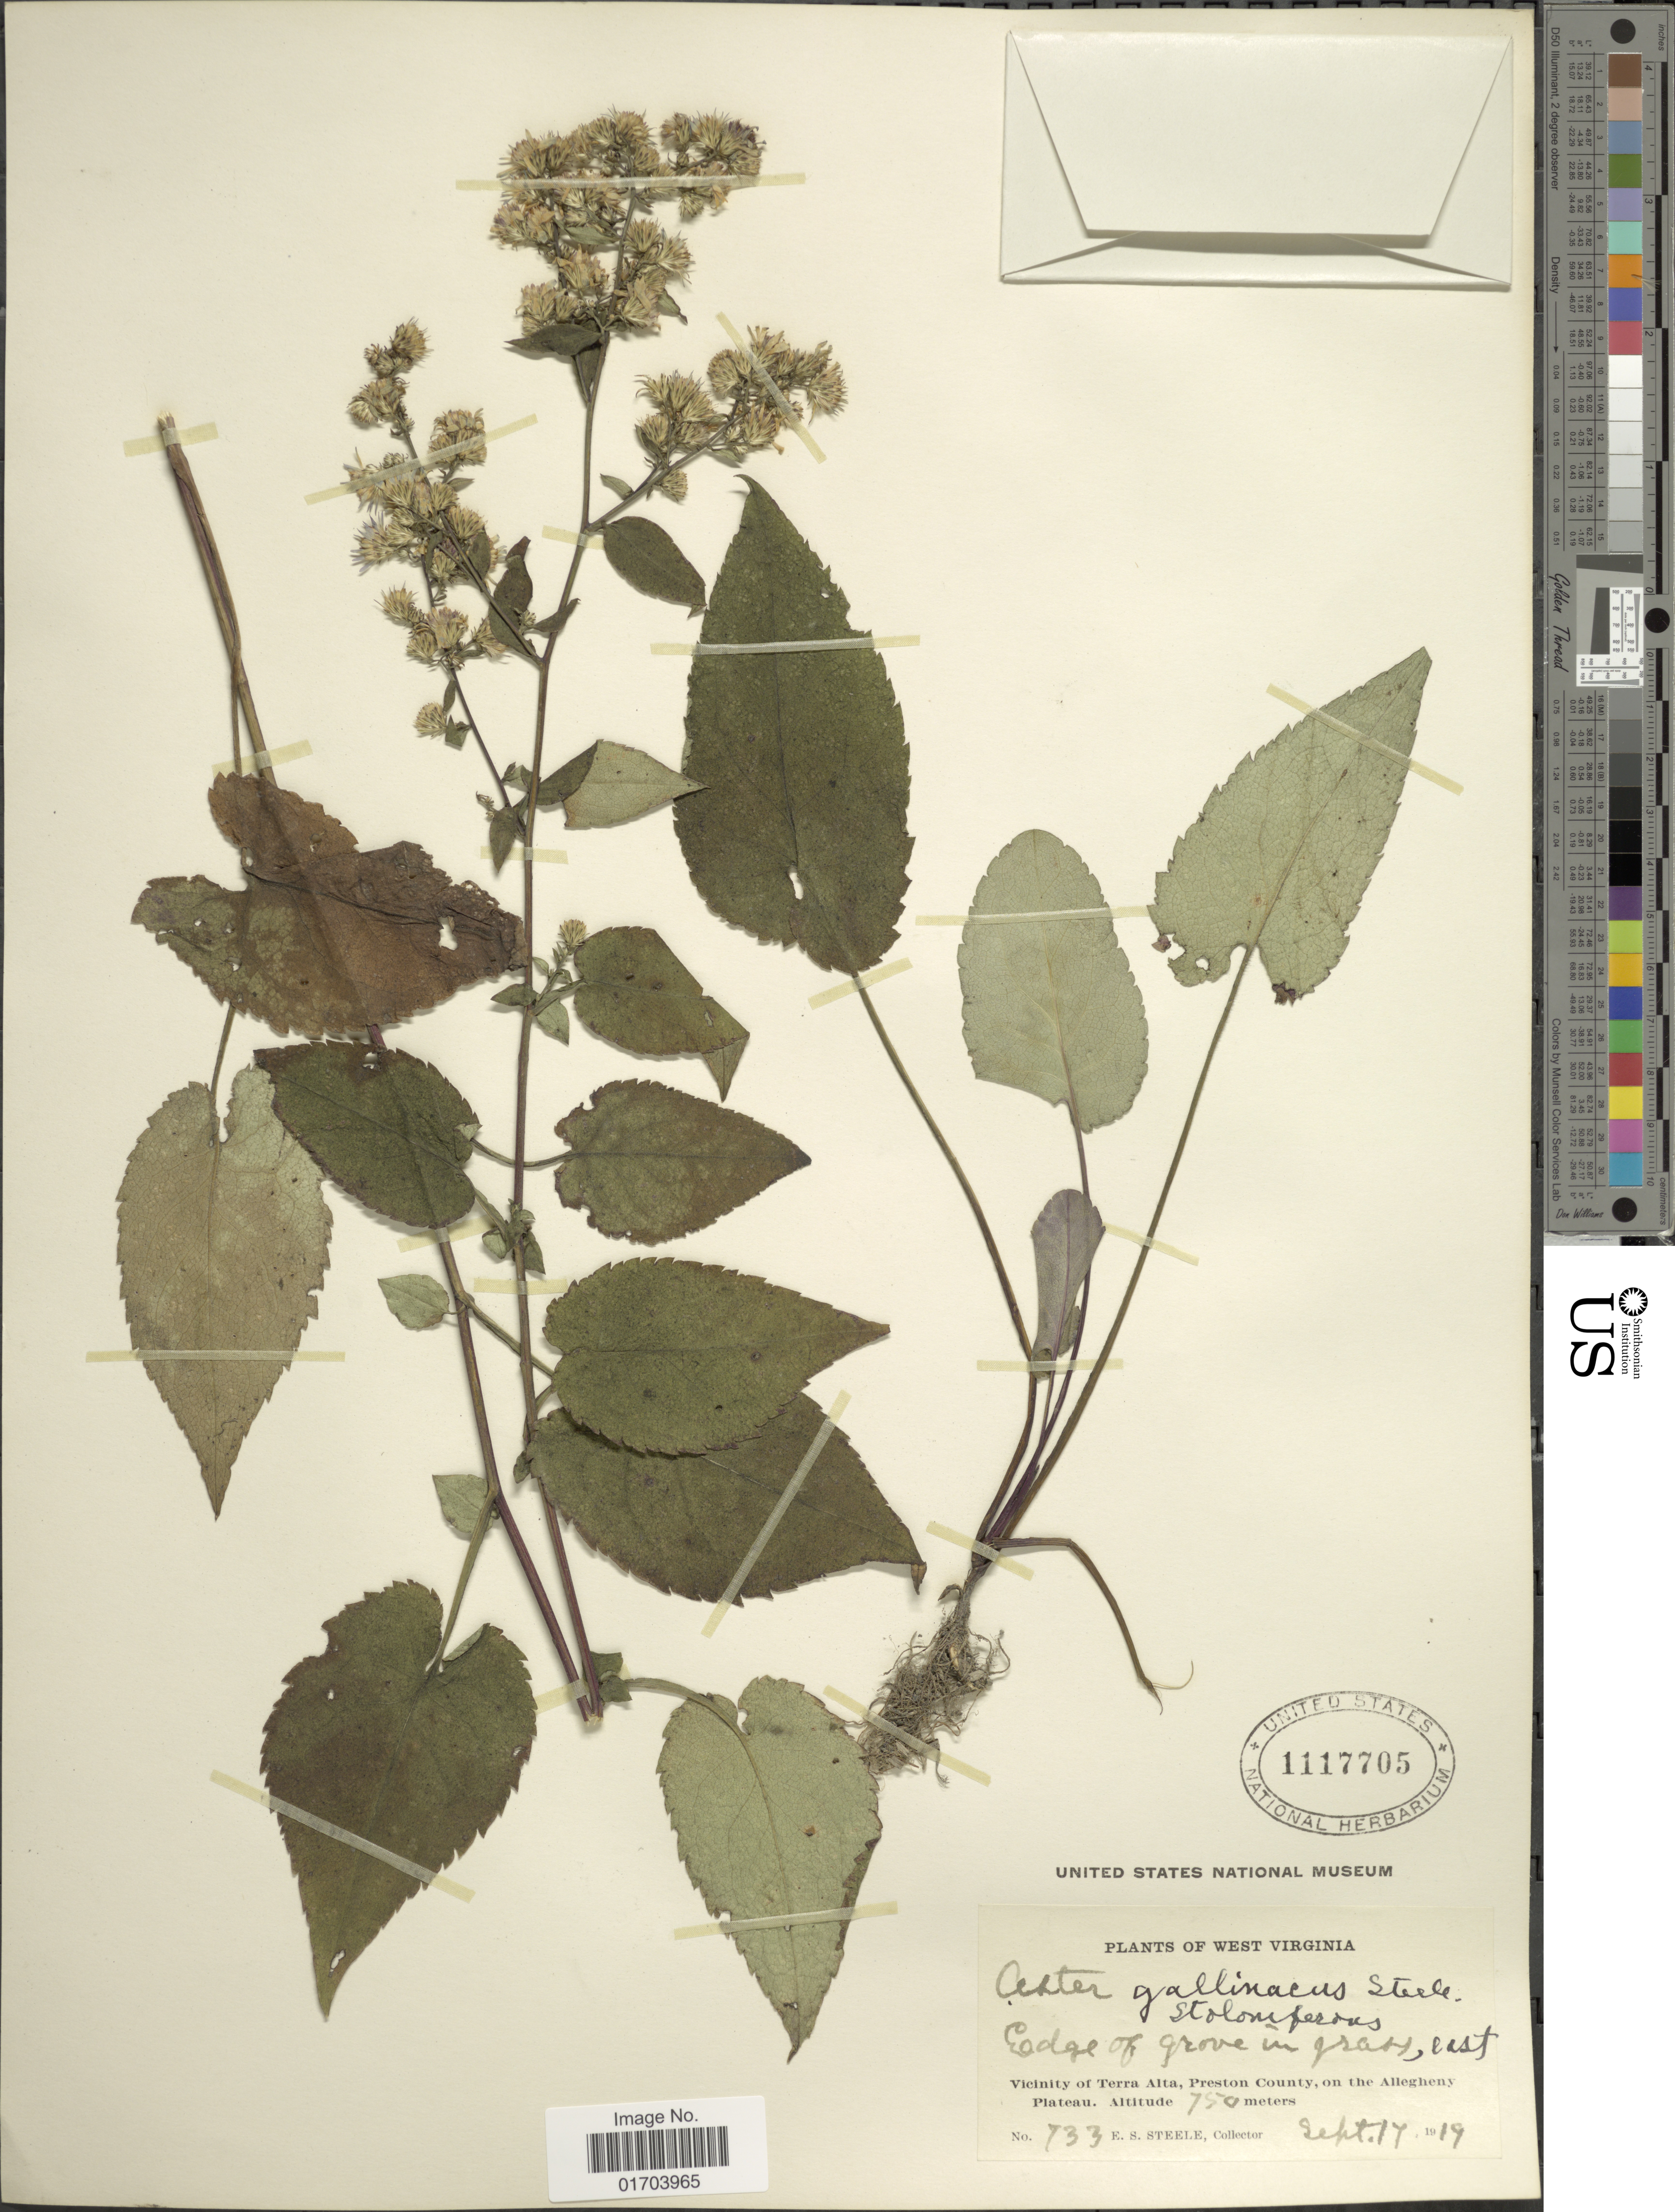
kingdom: Plantae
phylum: Tracheophyta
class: Magnoliopsida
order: Asterales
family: Asteraceae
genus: Aster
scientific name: Aster gallinaceus E.S. Steele sp. nov. ined.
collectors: E. Steele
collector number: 733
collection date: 1919-09-17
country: United States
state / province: West Virginia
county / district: Preston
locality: East, Vicinity of Terra Alta, Preston County, on the Allegheny Plateau.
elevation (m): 750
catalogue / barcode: US 1117705